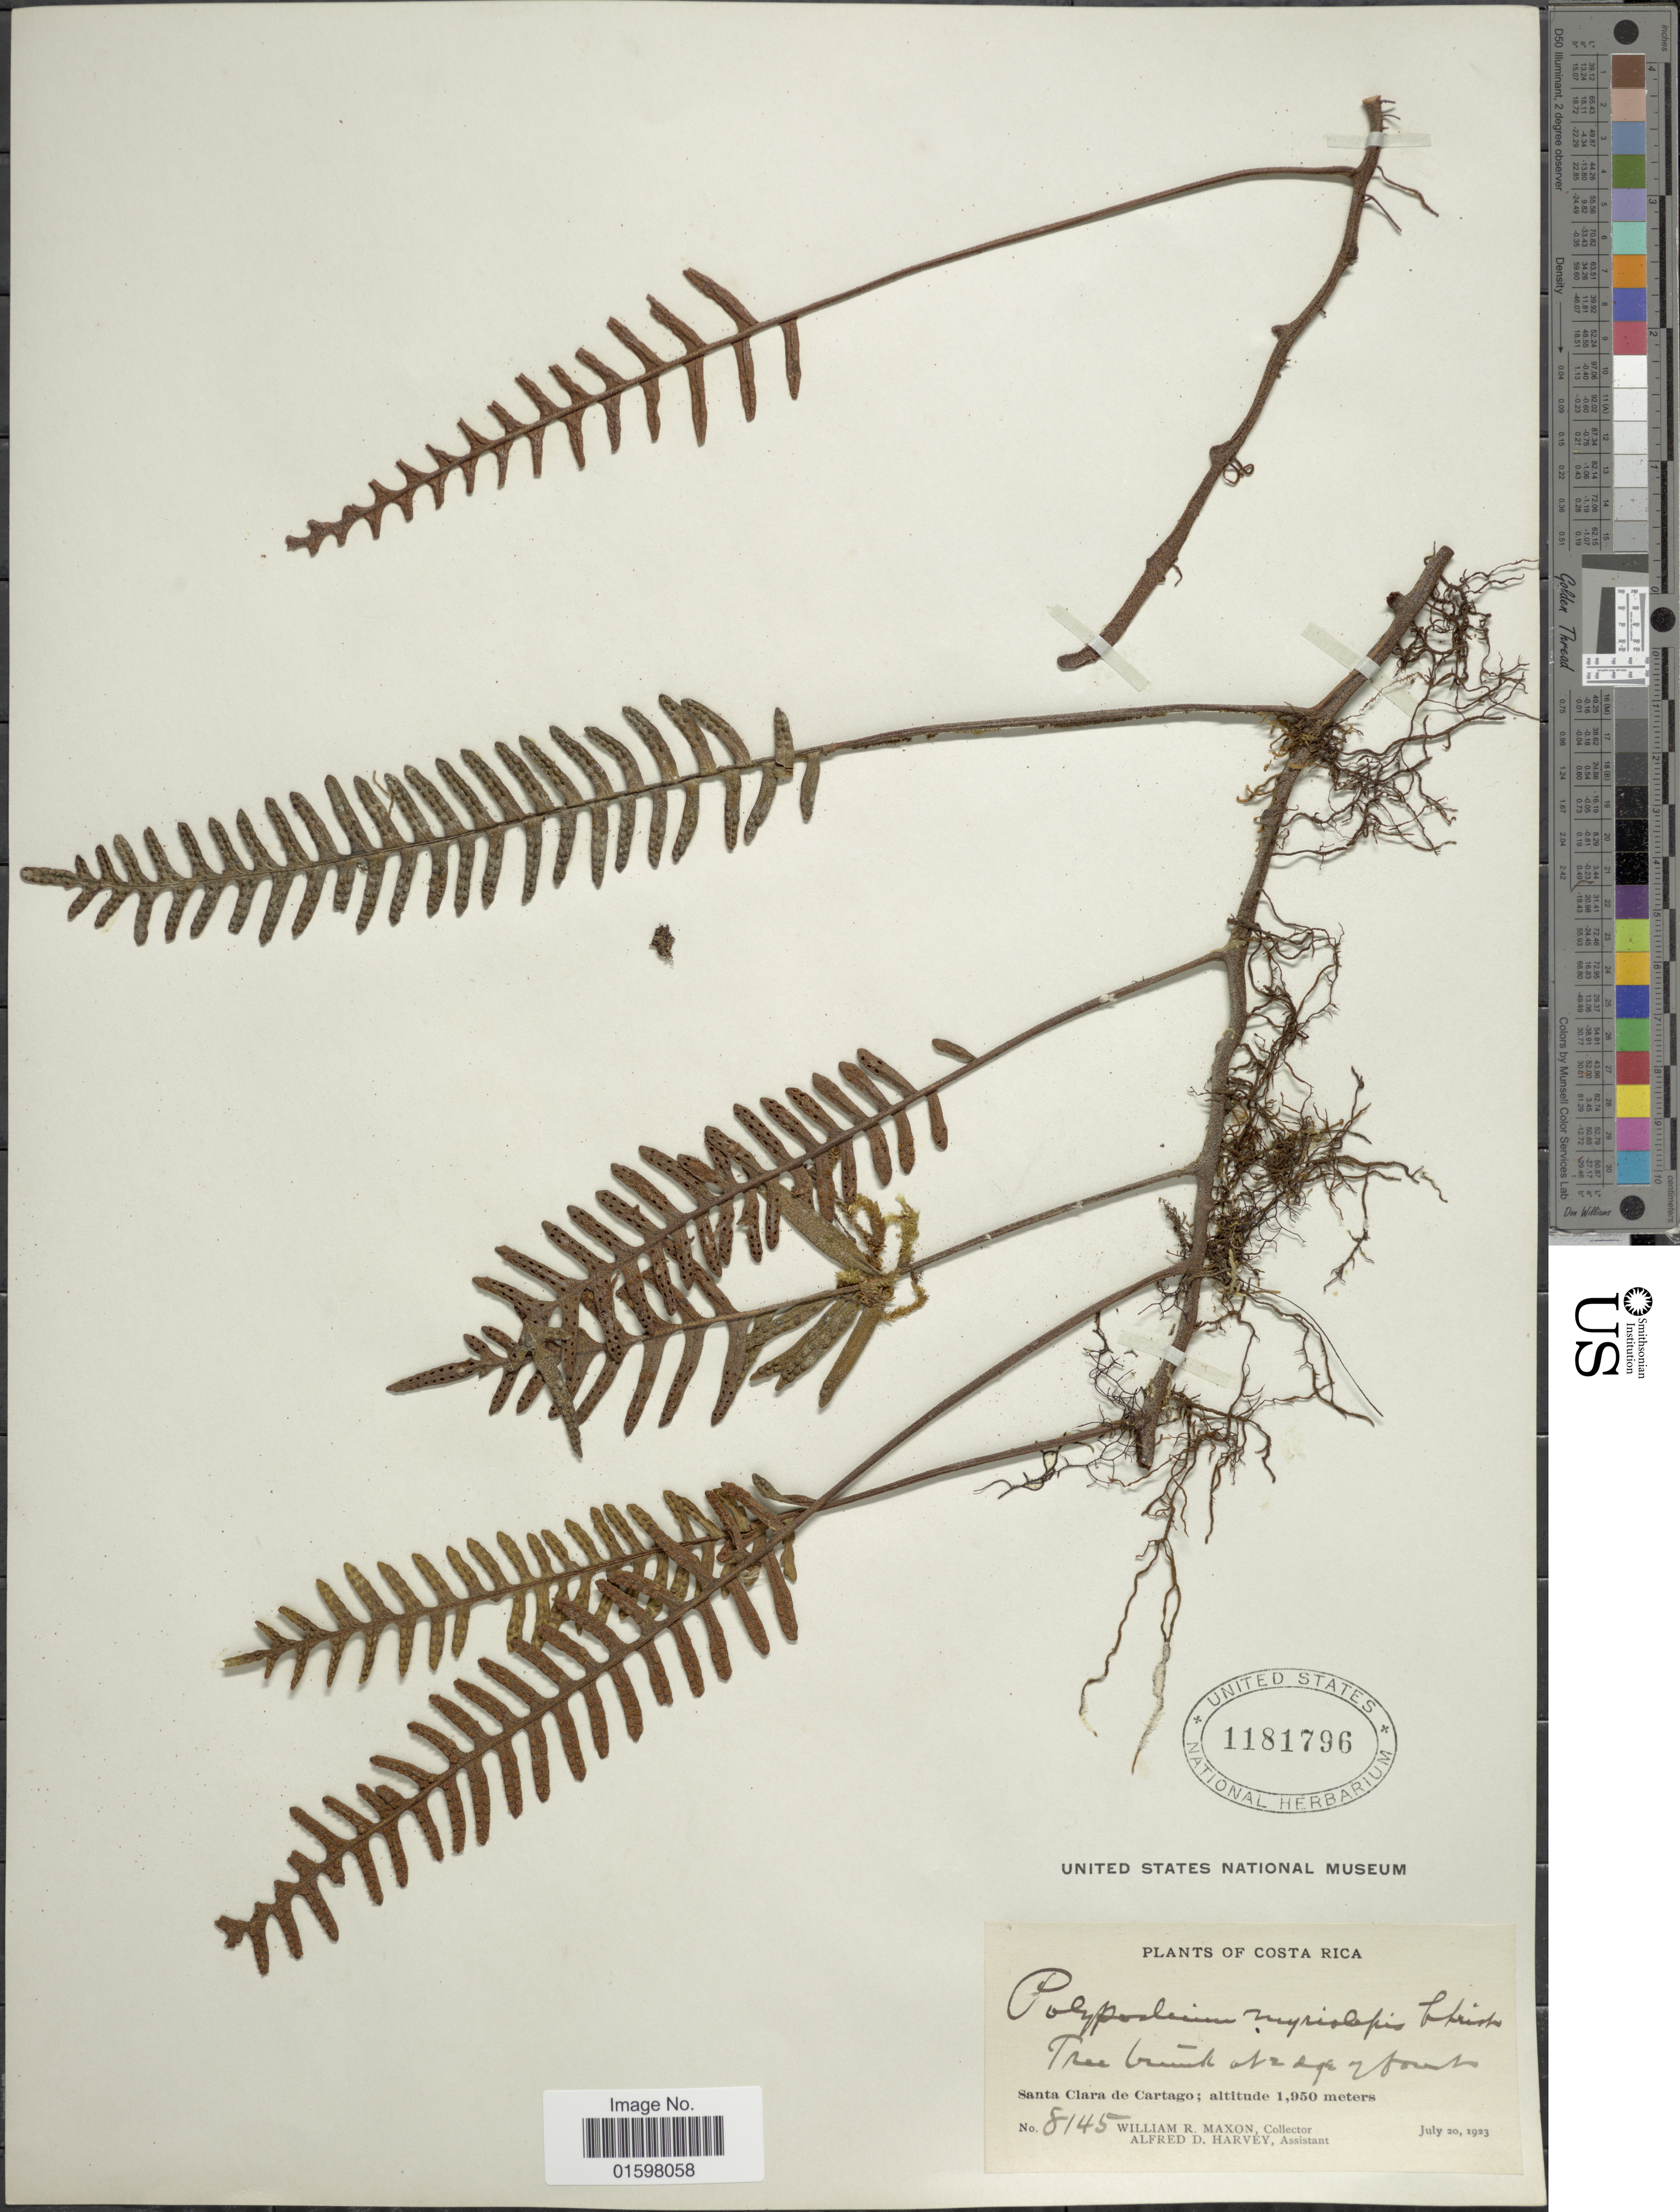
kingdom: Plantae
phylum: Tracheophyta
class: Polypodiopsida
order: Polypodiales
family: Polypodiaceae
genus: Pleopeltis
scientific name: Pleopeltis myriolepis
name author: (Christ) A.R. Sm. & Tejero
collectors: W. R. Maxon & A. D. Harvey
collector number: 8145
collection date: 1923-07-20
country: Costa Rica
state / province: Cartago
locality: Santa Clara de Cartago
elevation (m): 1950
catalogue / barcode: US 1181796